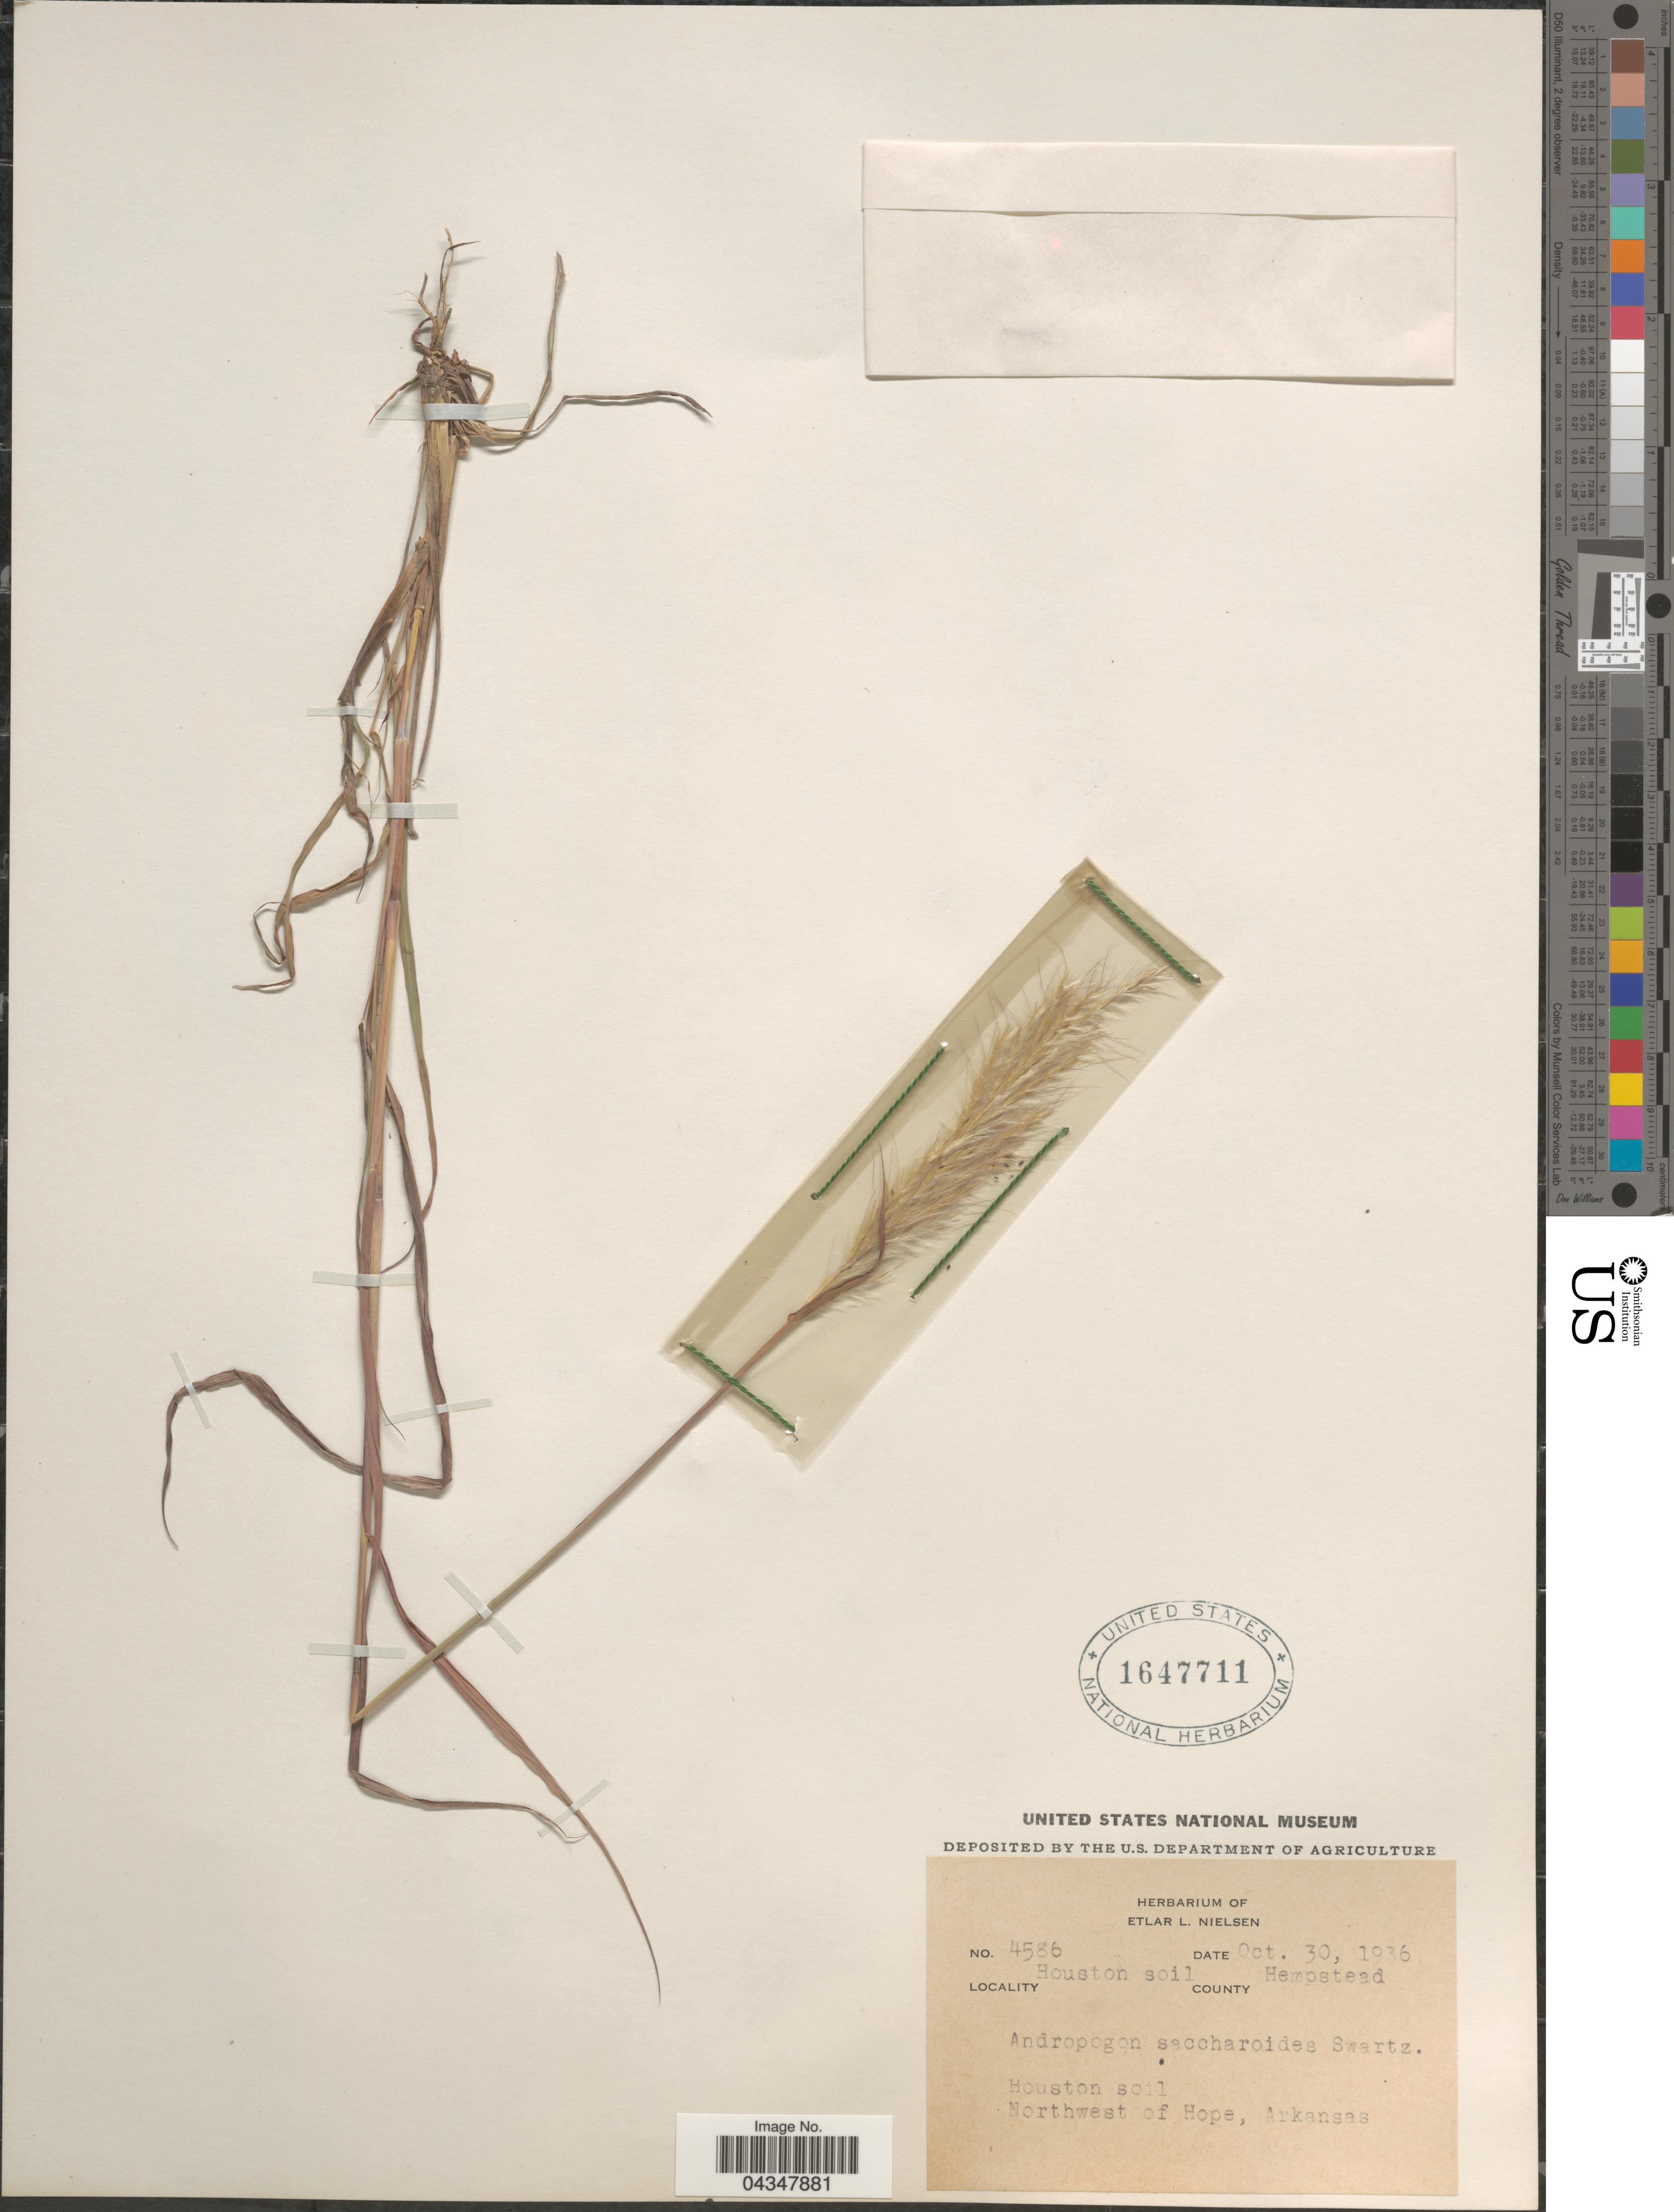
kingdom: Plantae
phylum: Tracheophyta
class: Liliopsida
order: Poales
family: Poaceae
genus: Bothriochloa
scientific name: Bothriochloa saccharoides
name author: (Sw.) Rydb.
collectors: Ex herb. of Etlar L. Nielsen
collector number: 4586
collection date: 1936-10-30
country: United States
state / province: Arkansas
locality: Houston soil. County Hempstead. Northwest of Hope.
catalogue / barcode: US 1647711